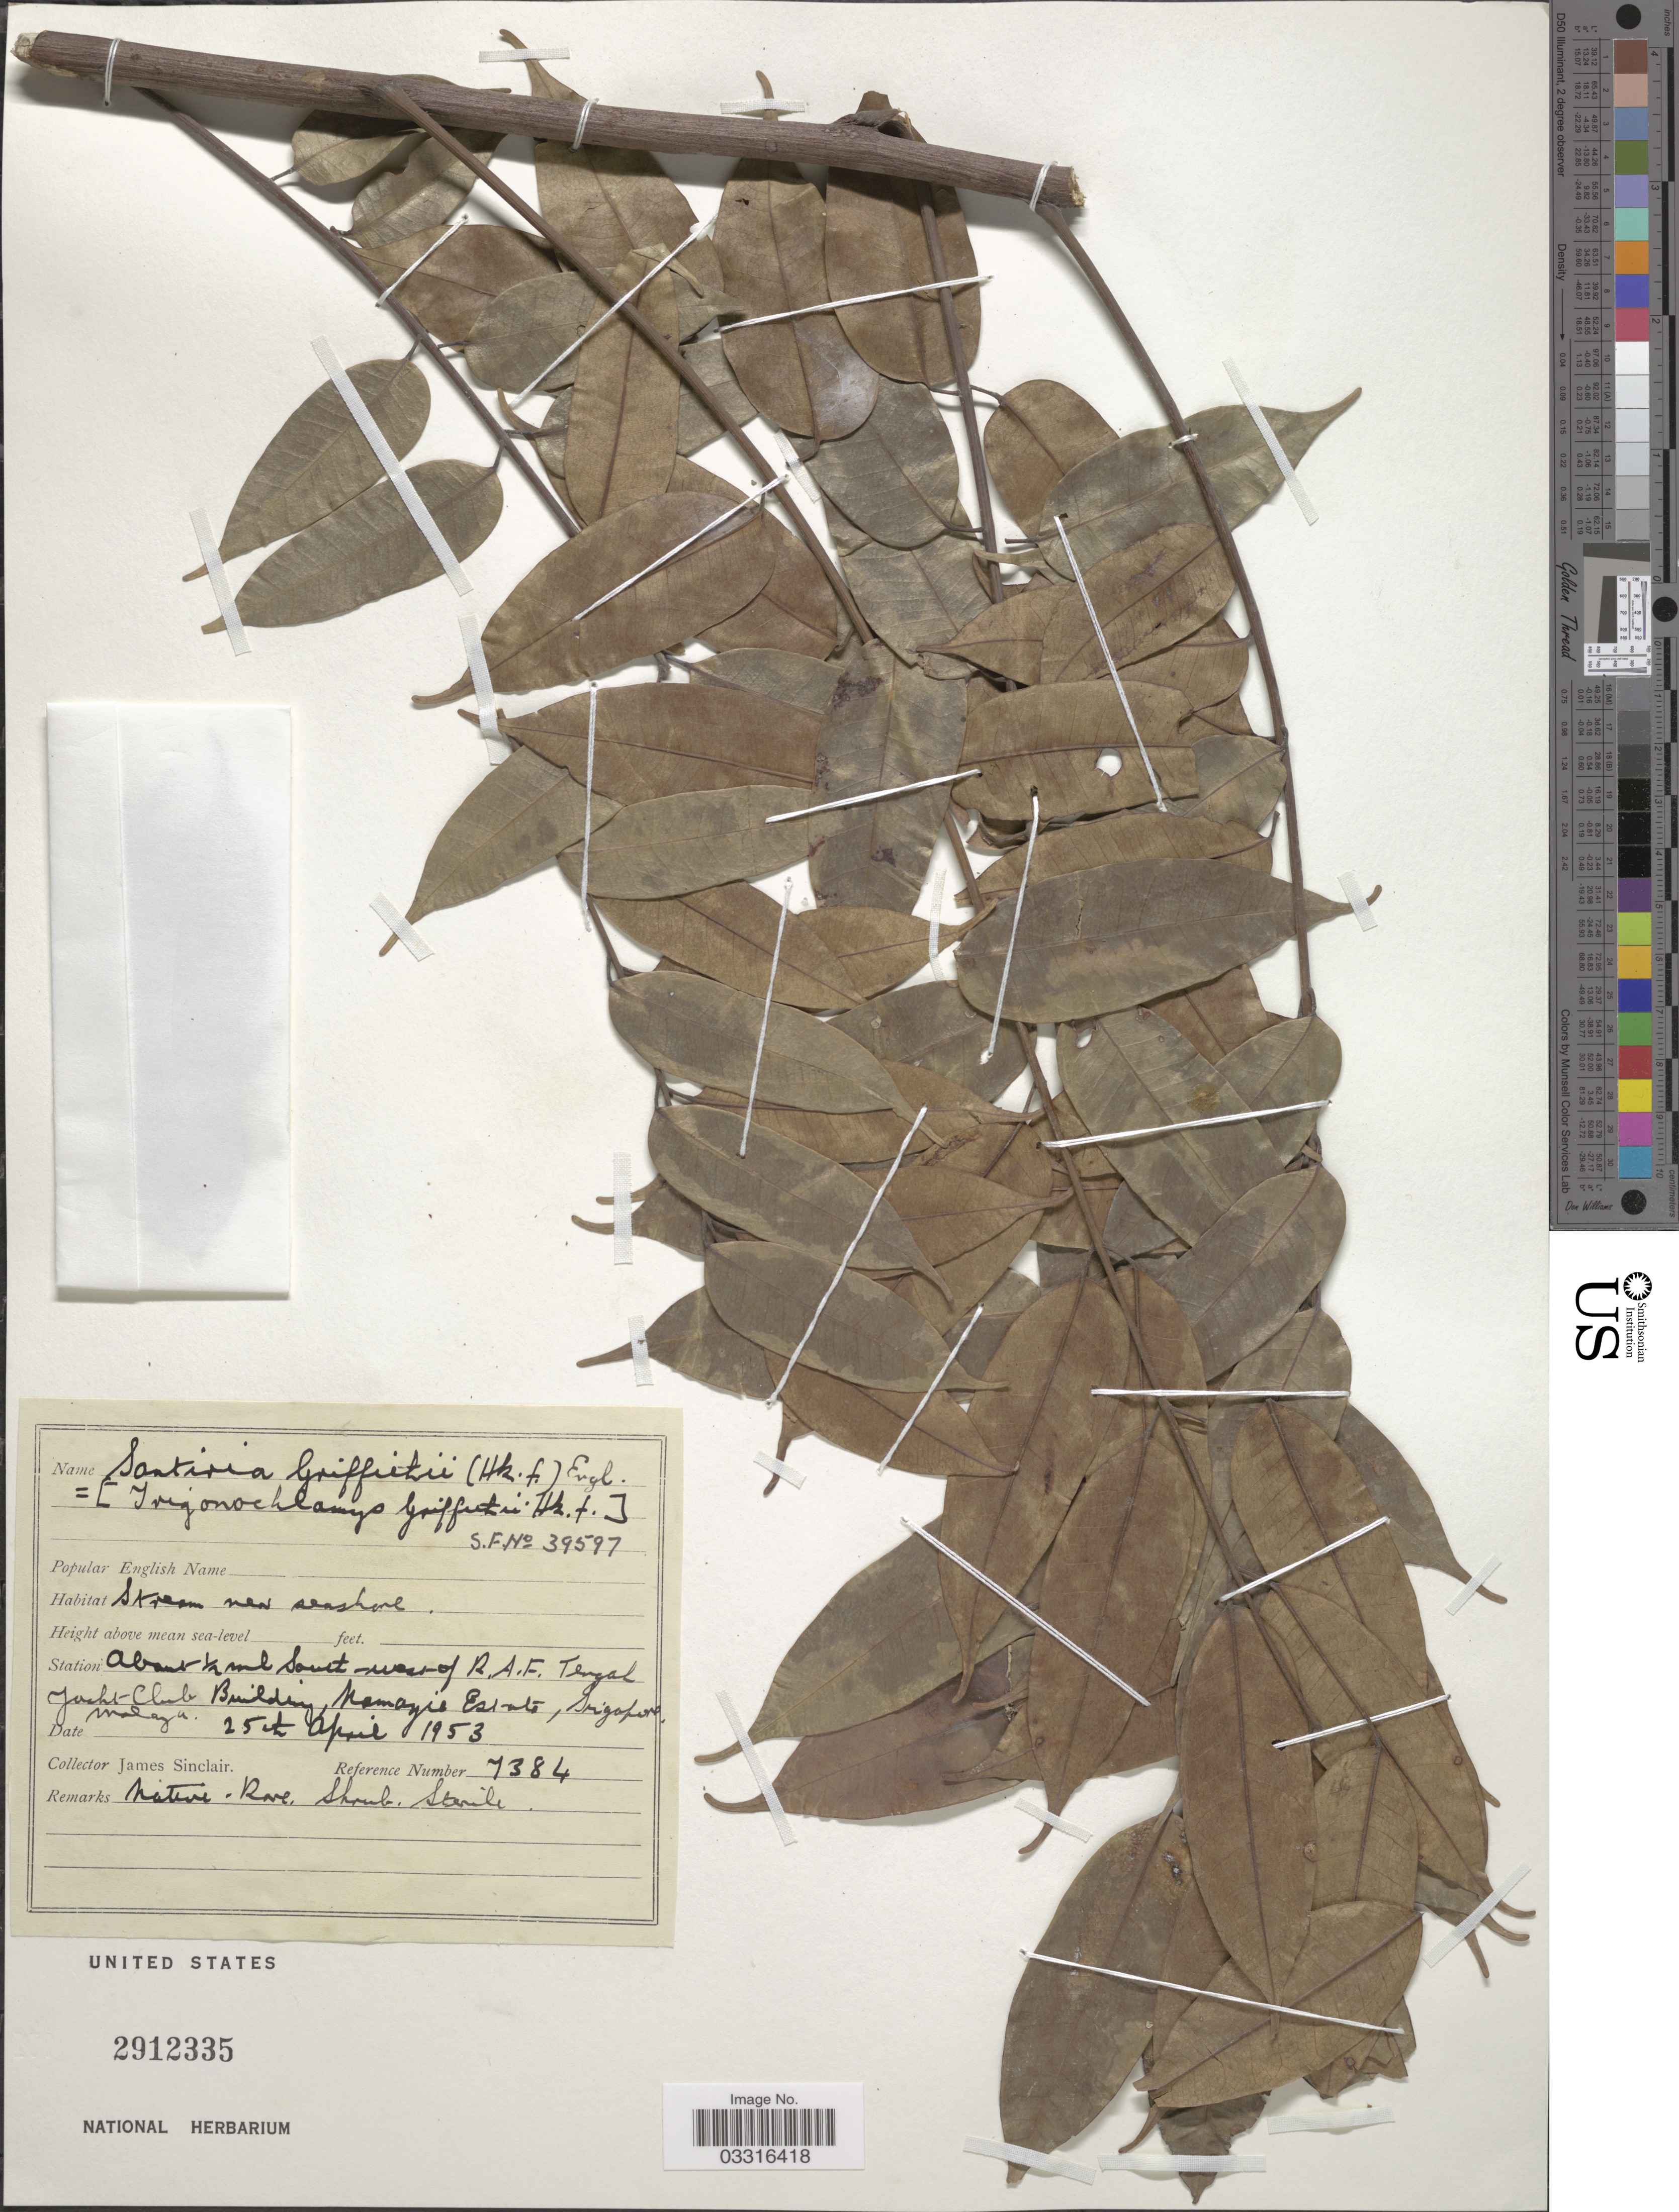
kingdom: Plantae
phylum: Tracheophyta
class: Magnoliopsida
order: Sapindales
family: Burseraceae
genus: Santiria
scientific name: Santiria griffithii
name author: (Hook. f.) Engl.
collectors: J. Sinclair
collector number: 7384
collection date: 1953-04-25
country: Singapore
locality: Station About ½ ml south-west of R.A.F. Tengal Jacht-Club Building, Namazie Estate, Singapore.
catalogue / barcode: US 2912335